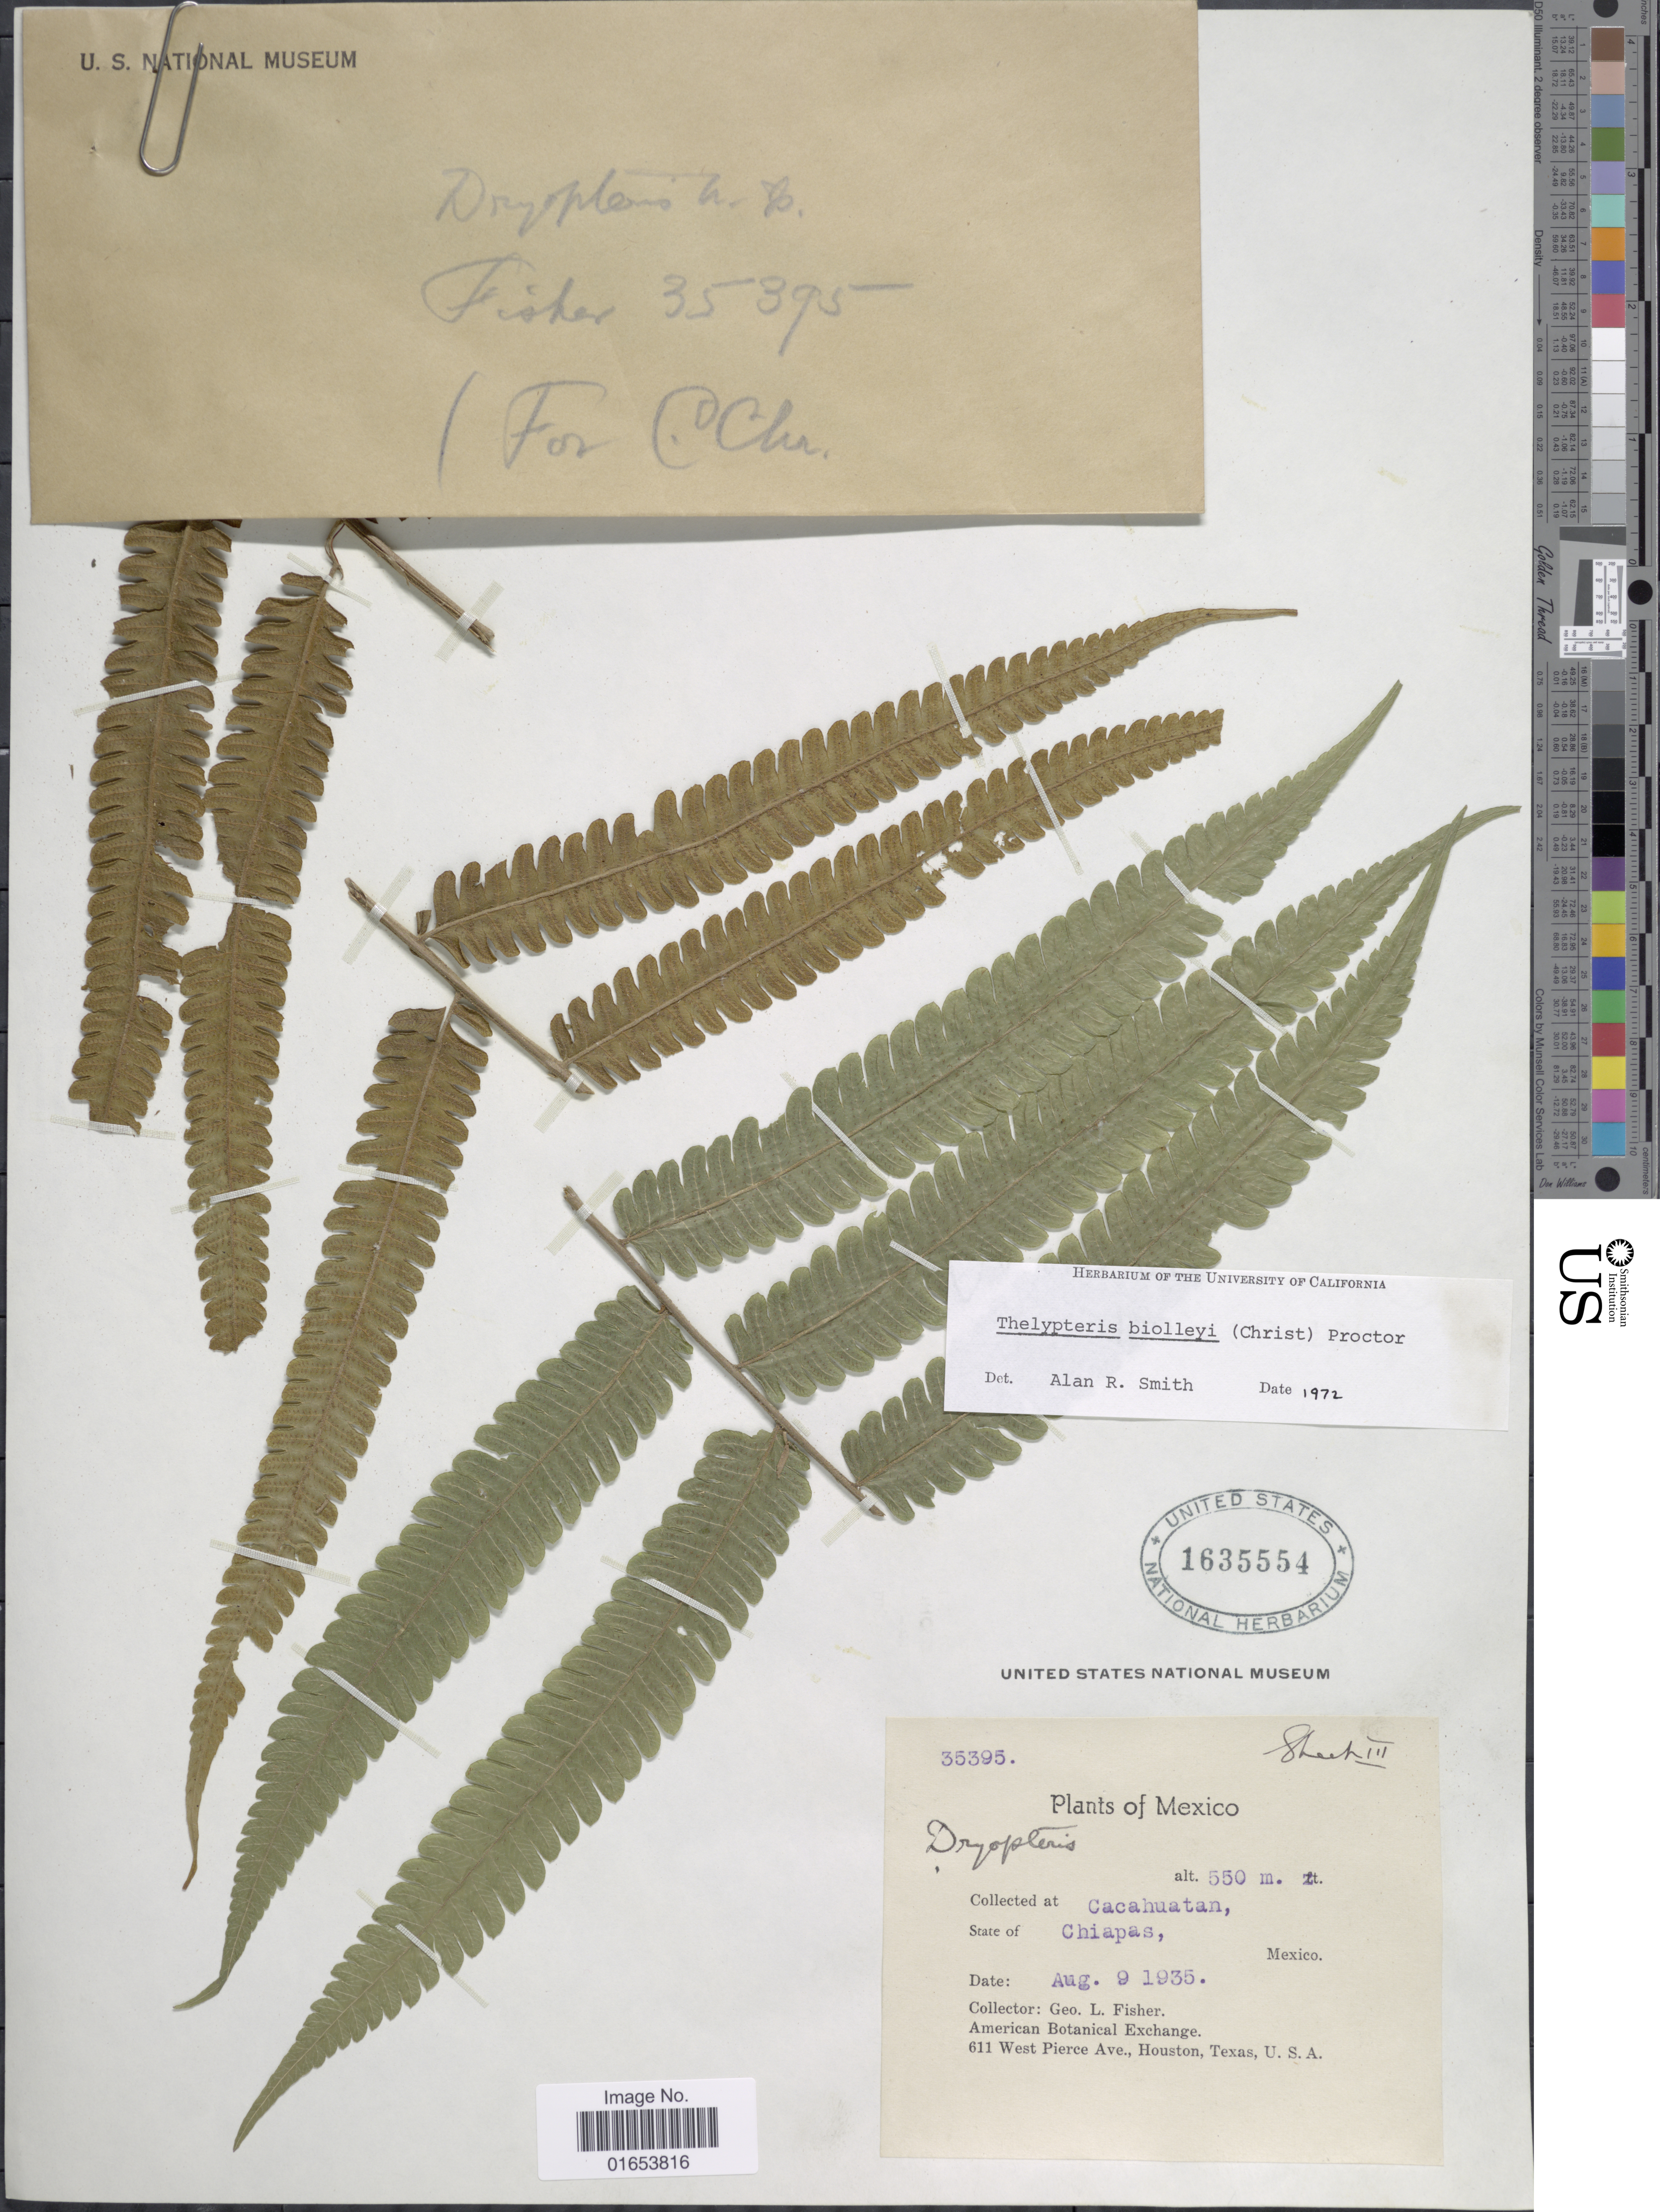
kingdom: Plantae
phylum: Tracheophyta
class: Polypodiopsida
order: Polypodiales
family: Thelypteridaceae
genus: Goniopteris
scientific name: Goniopteris biolleyi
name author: (C. Chr.) Pic. Serm.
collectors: G. L. Fisher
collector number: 35395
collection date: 1935-08-09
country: Mexico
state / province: Chiapas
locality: Mexico, Cacahuatam, State of Chiapas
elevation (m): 550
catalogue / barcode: US 1635554